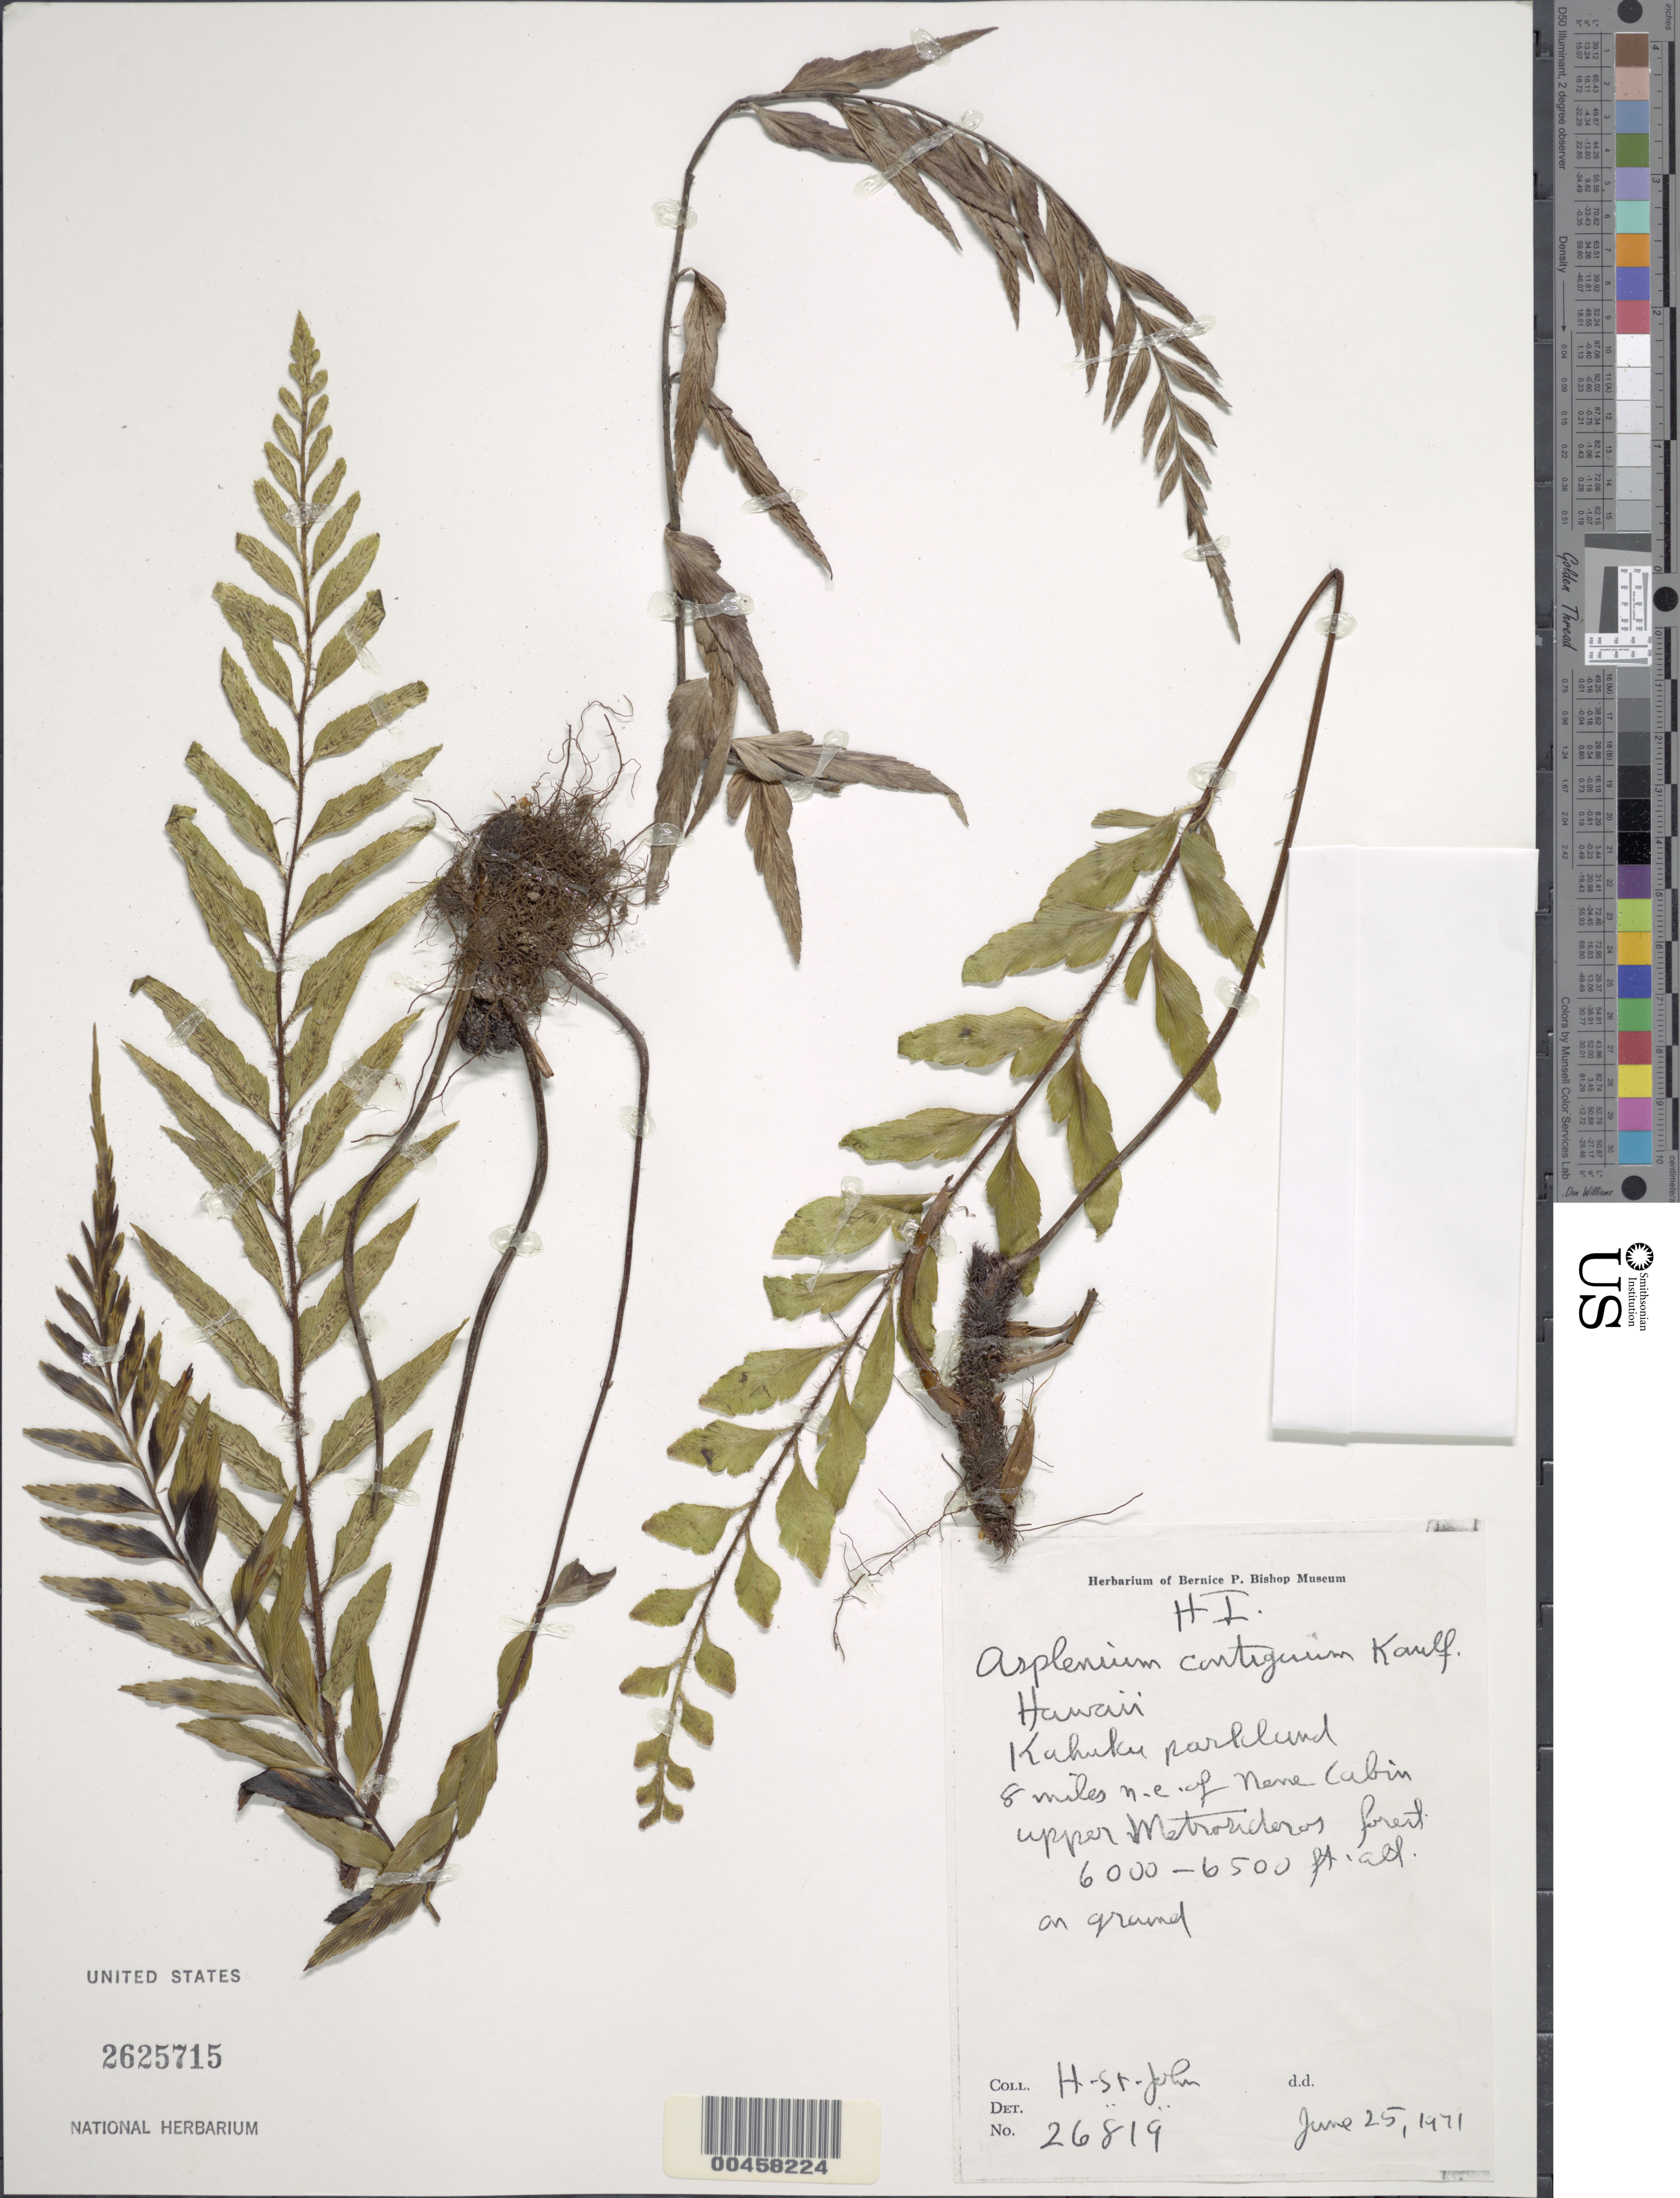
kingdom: Plantae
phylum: Tracheophyta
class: Polypodiopsida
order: Polypodiales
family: Aspleniaceae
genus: Asplenium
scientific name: Asplenium polyodon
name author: G. Forst.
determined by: Wagner, W. L., (BOT), Smithsonian Institution - National Museum of Natural History (UNITED STATES)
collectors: H. St. John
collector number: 26819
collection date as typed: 25 Jun 1971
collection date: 1971-06-25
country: United States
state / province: Hawaii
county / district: Hawaii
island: Hawaii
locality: Kahuku parkland 8 miles NE of Nene Cabin.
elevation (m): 1829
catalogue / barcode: US 2625715